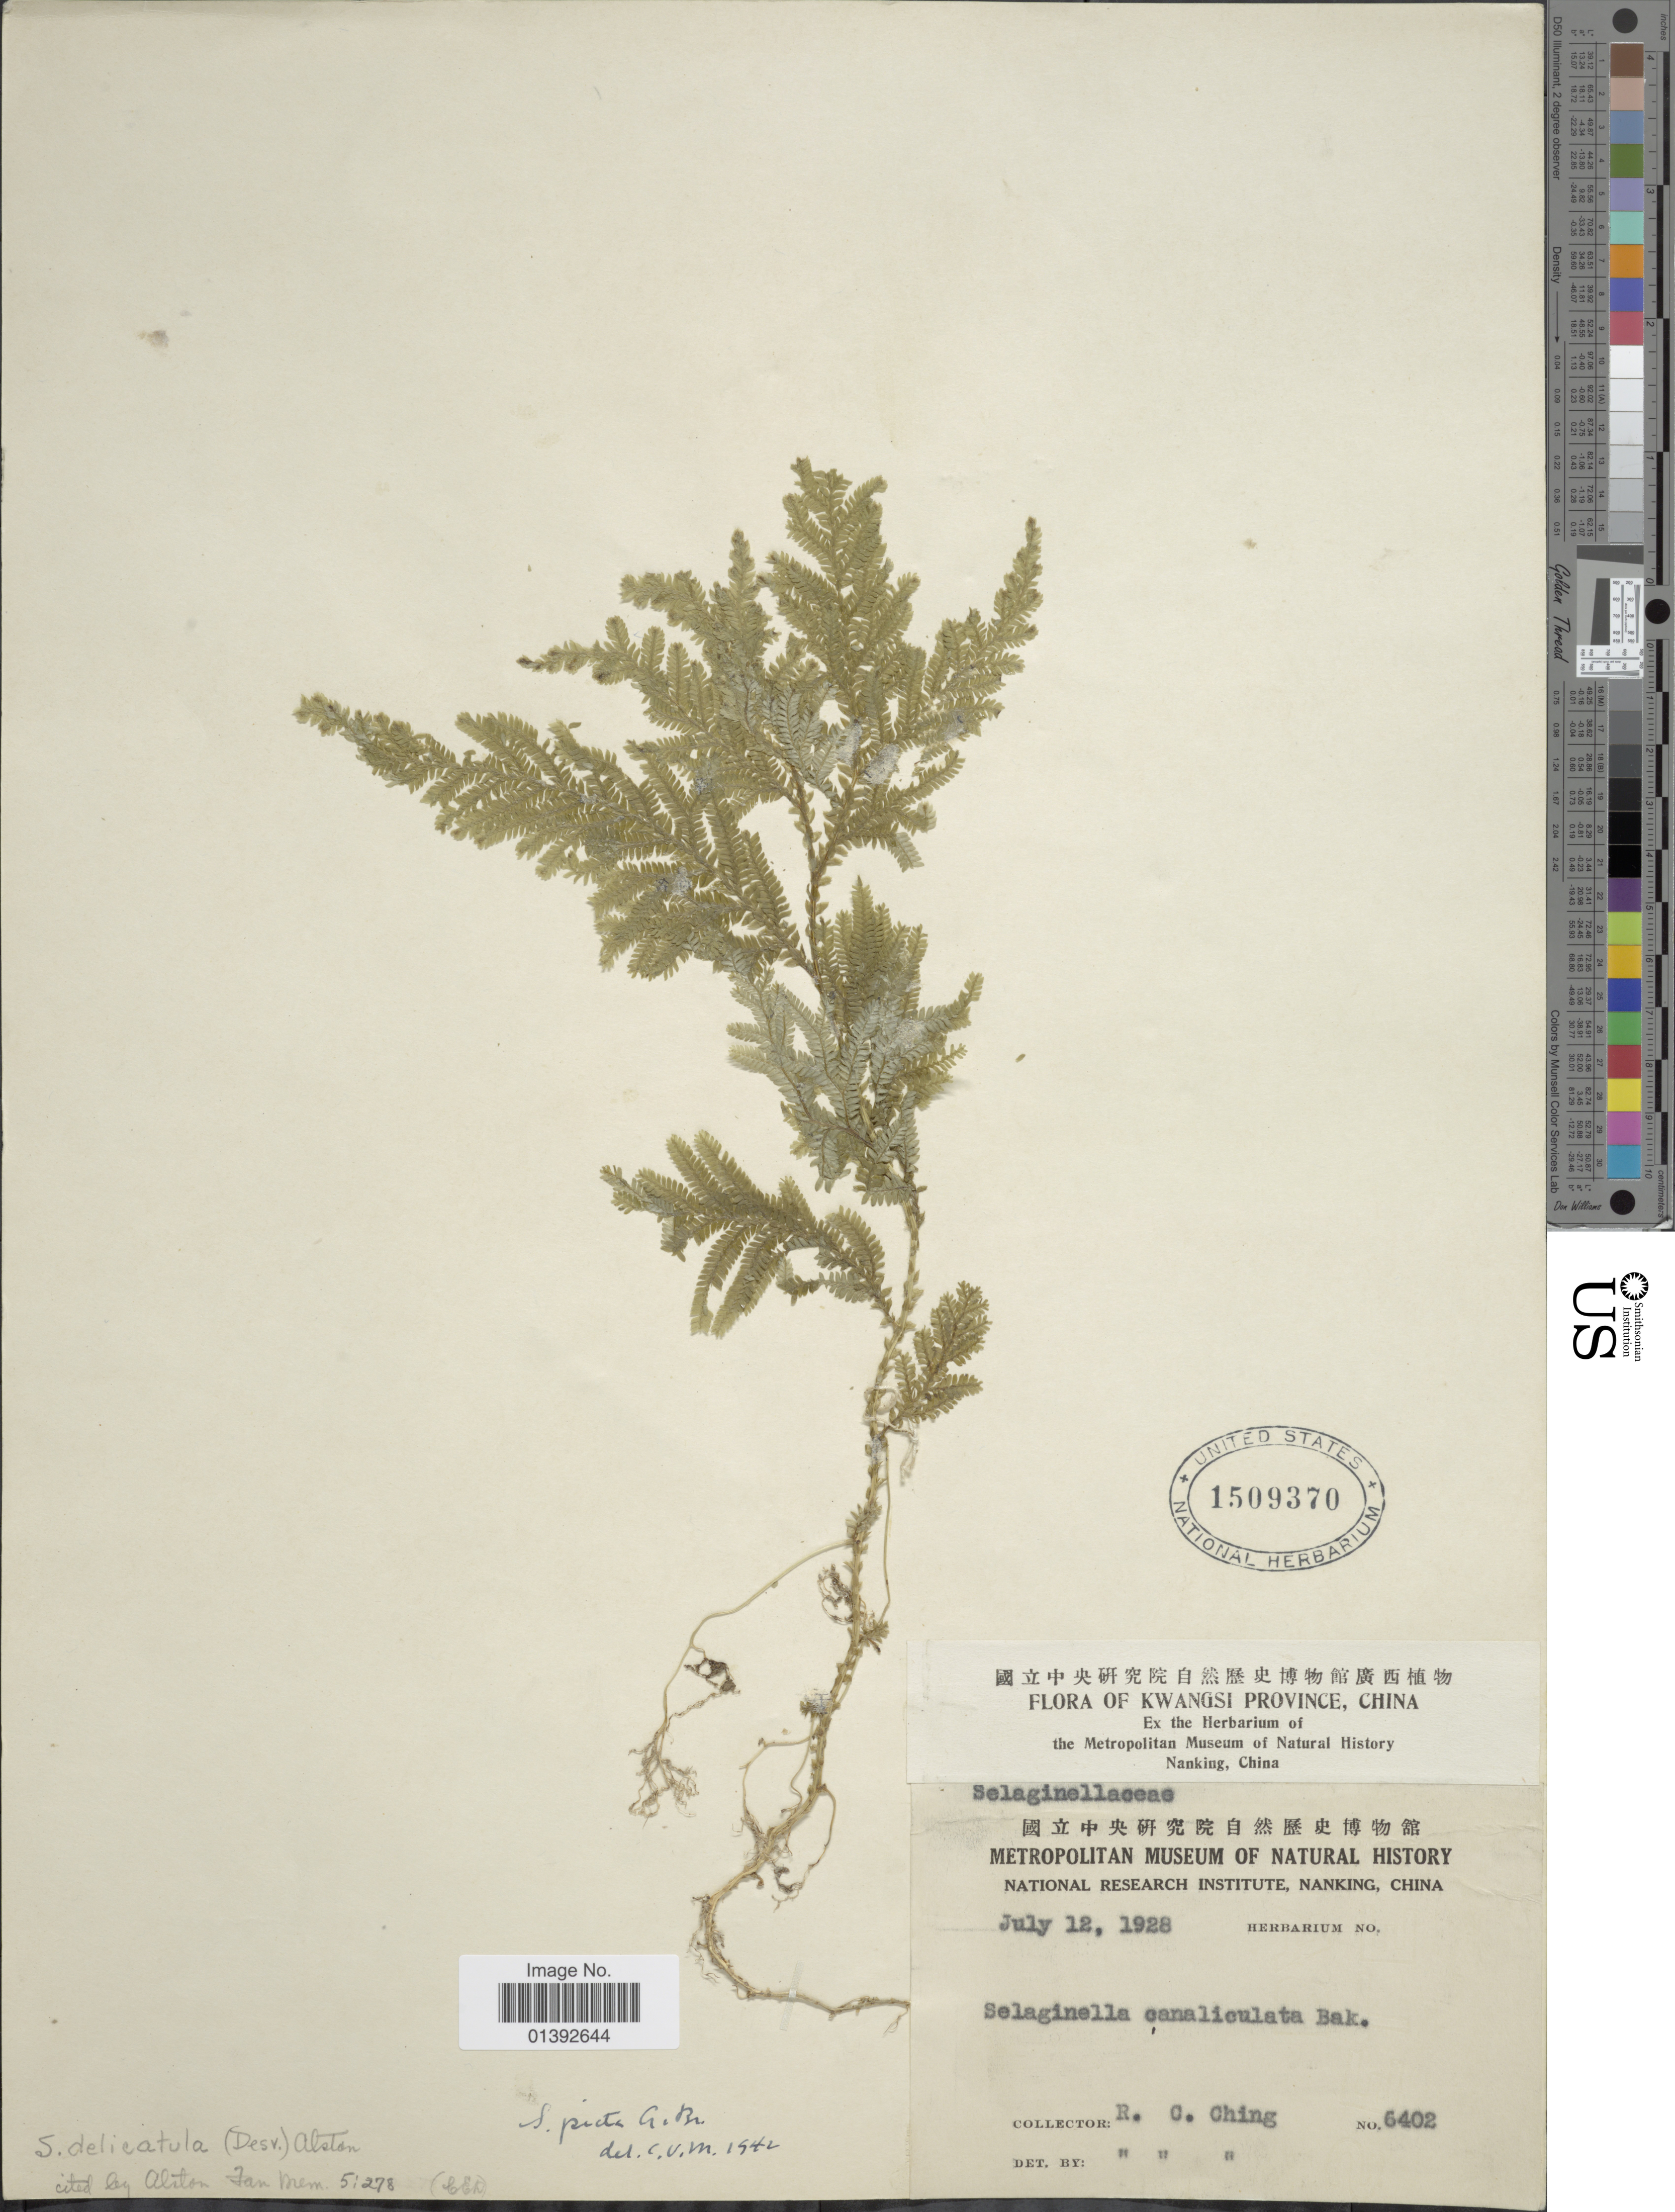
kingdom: Plantae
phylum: Tracheophyta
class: Lycopodiopsida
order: Selaginellales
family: Selaginellaceae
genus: Selaginella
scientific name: Selaginella delicatula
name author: (Desv.) Alston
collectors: R. C. Ching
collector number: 6402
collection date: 1928-07-12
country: China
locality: Kwangsi Province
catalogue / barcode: US 1509370